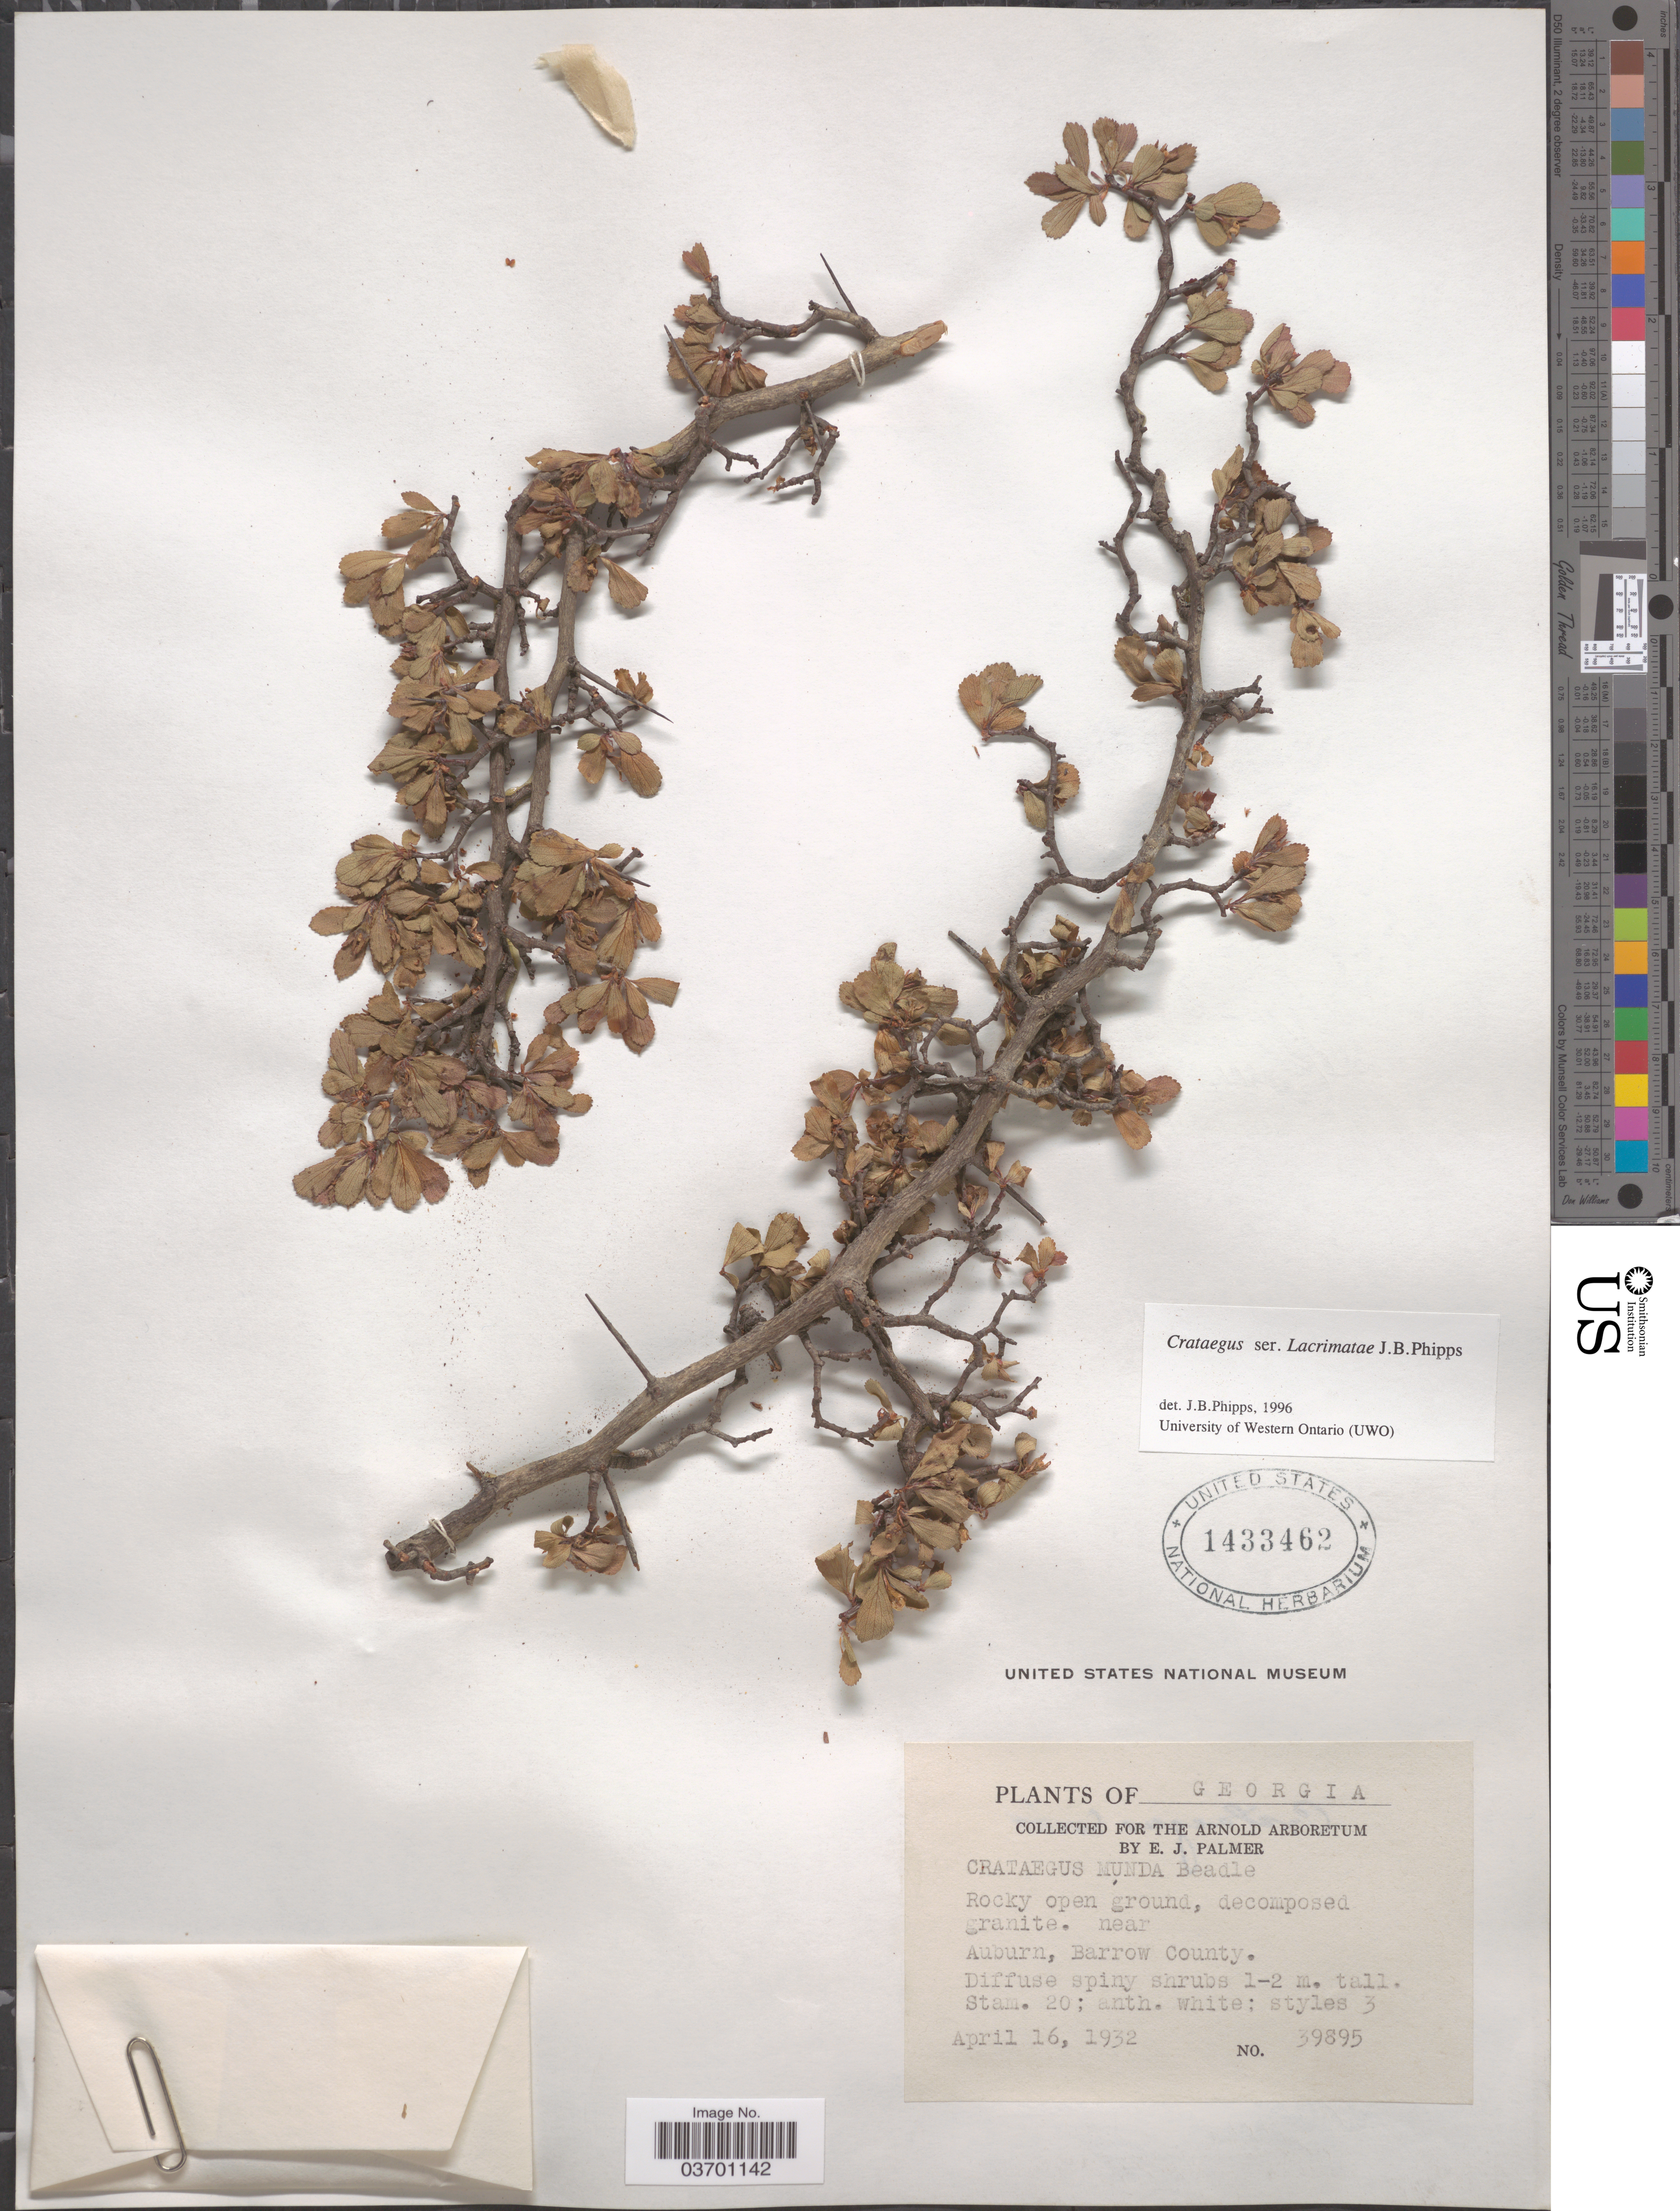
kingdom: Plantae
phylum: Tracheophyta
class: Magnoliopsida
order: Rosales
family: Rosaceae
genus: Crataegus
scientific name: Crataegus munda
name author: Beadle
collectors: E. J. Palmer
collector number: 39895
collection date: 1932-04-16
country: United States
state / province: Georgia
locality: Near Auburn, Barrow County.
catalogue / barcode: US 1433462